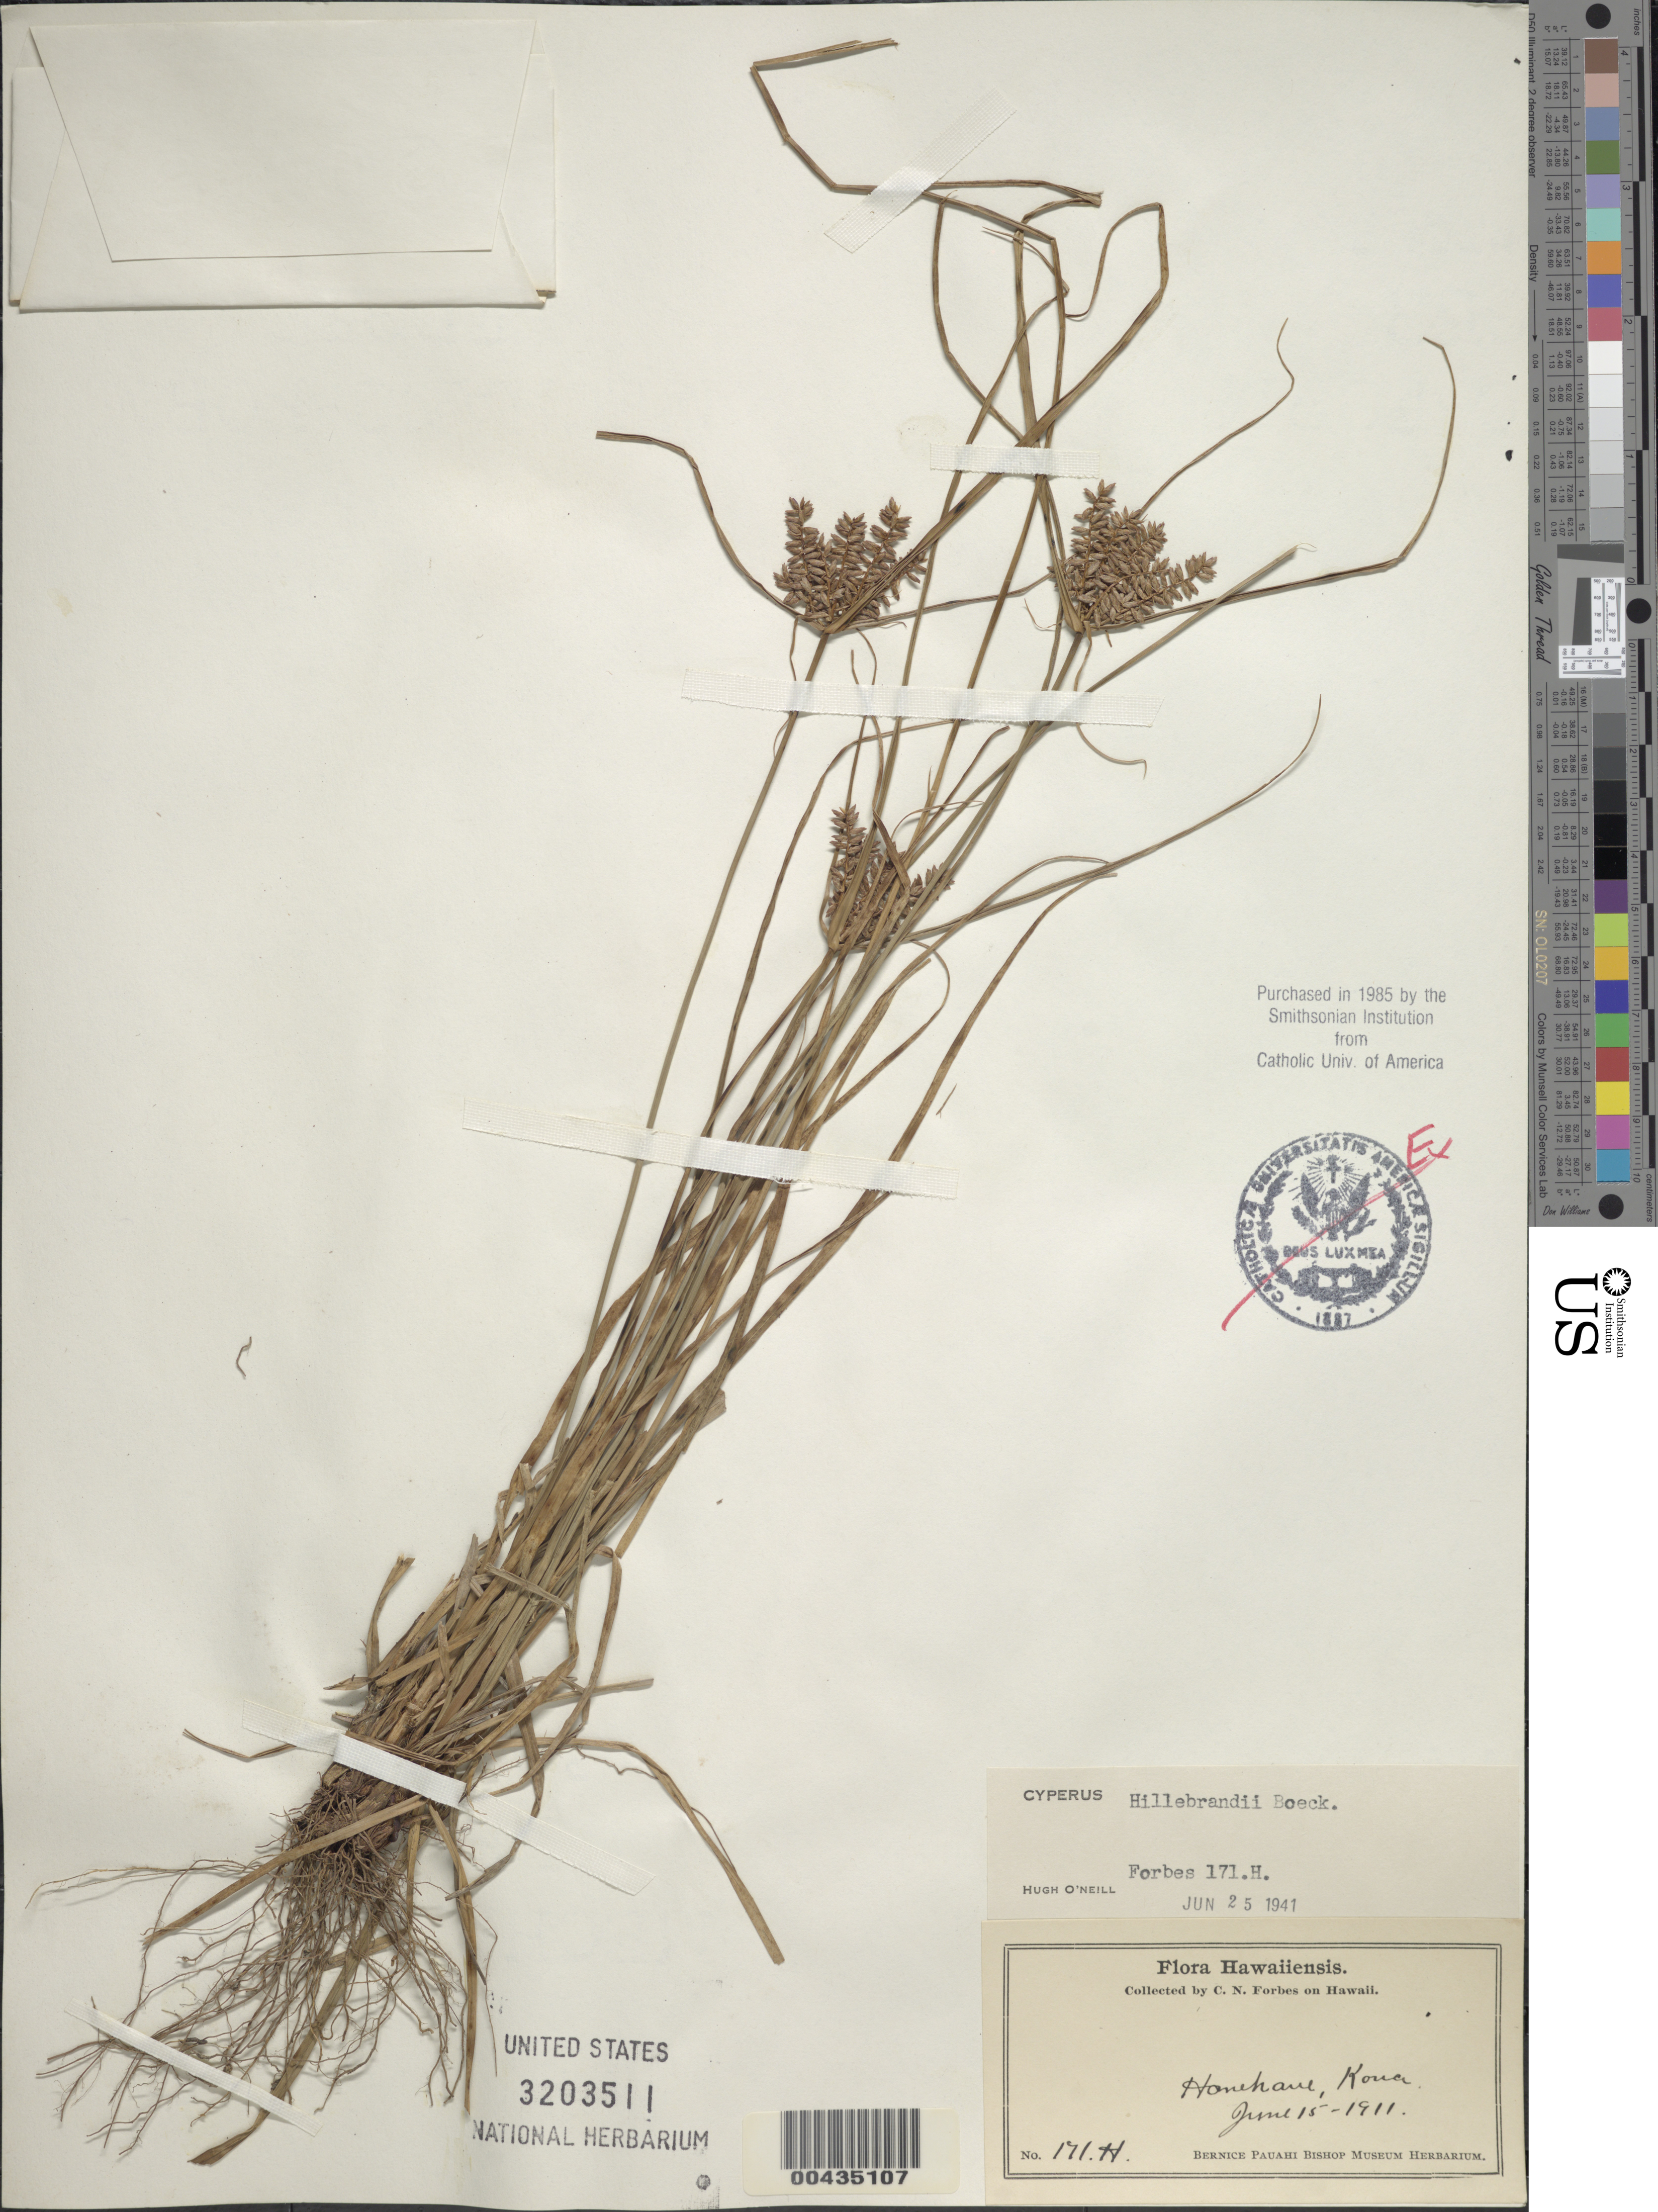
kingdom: Plantae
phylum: Tracheophyta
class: Liliopsida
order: Poales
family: Cyperaceae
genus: Cyperus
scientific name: Cyperus hillebrandii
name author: Boeckeler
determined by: O'Neill, Hugh T.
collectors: C. N. Forbes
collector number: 171.H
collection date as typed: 15 Jun 1911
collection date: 1911-06-15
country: United States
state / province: Hawaii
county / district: Hawaii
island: Hawaii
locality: Hanehane, Kona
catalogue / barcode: US 3203511